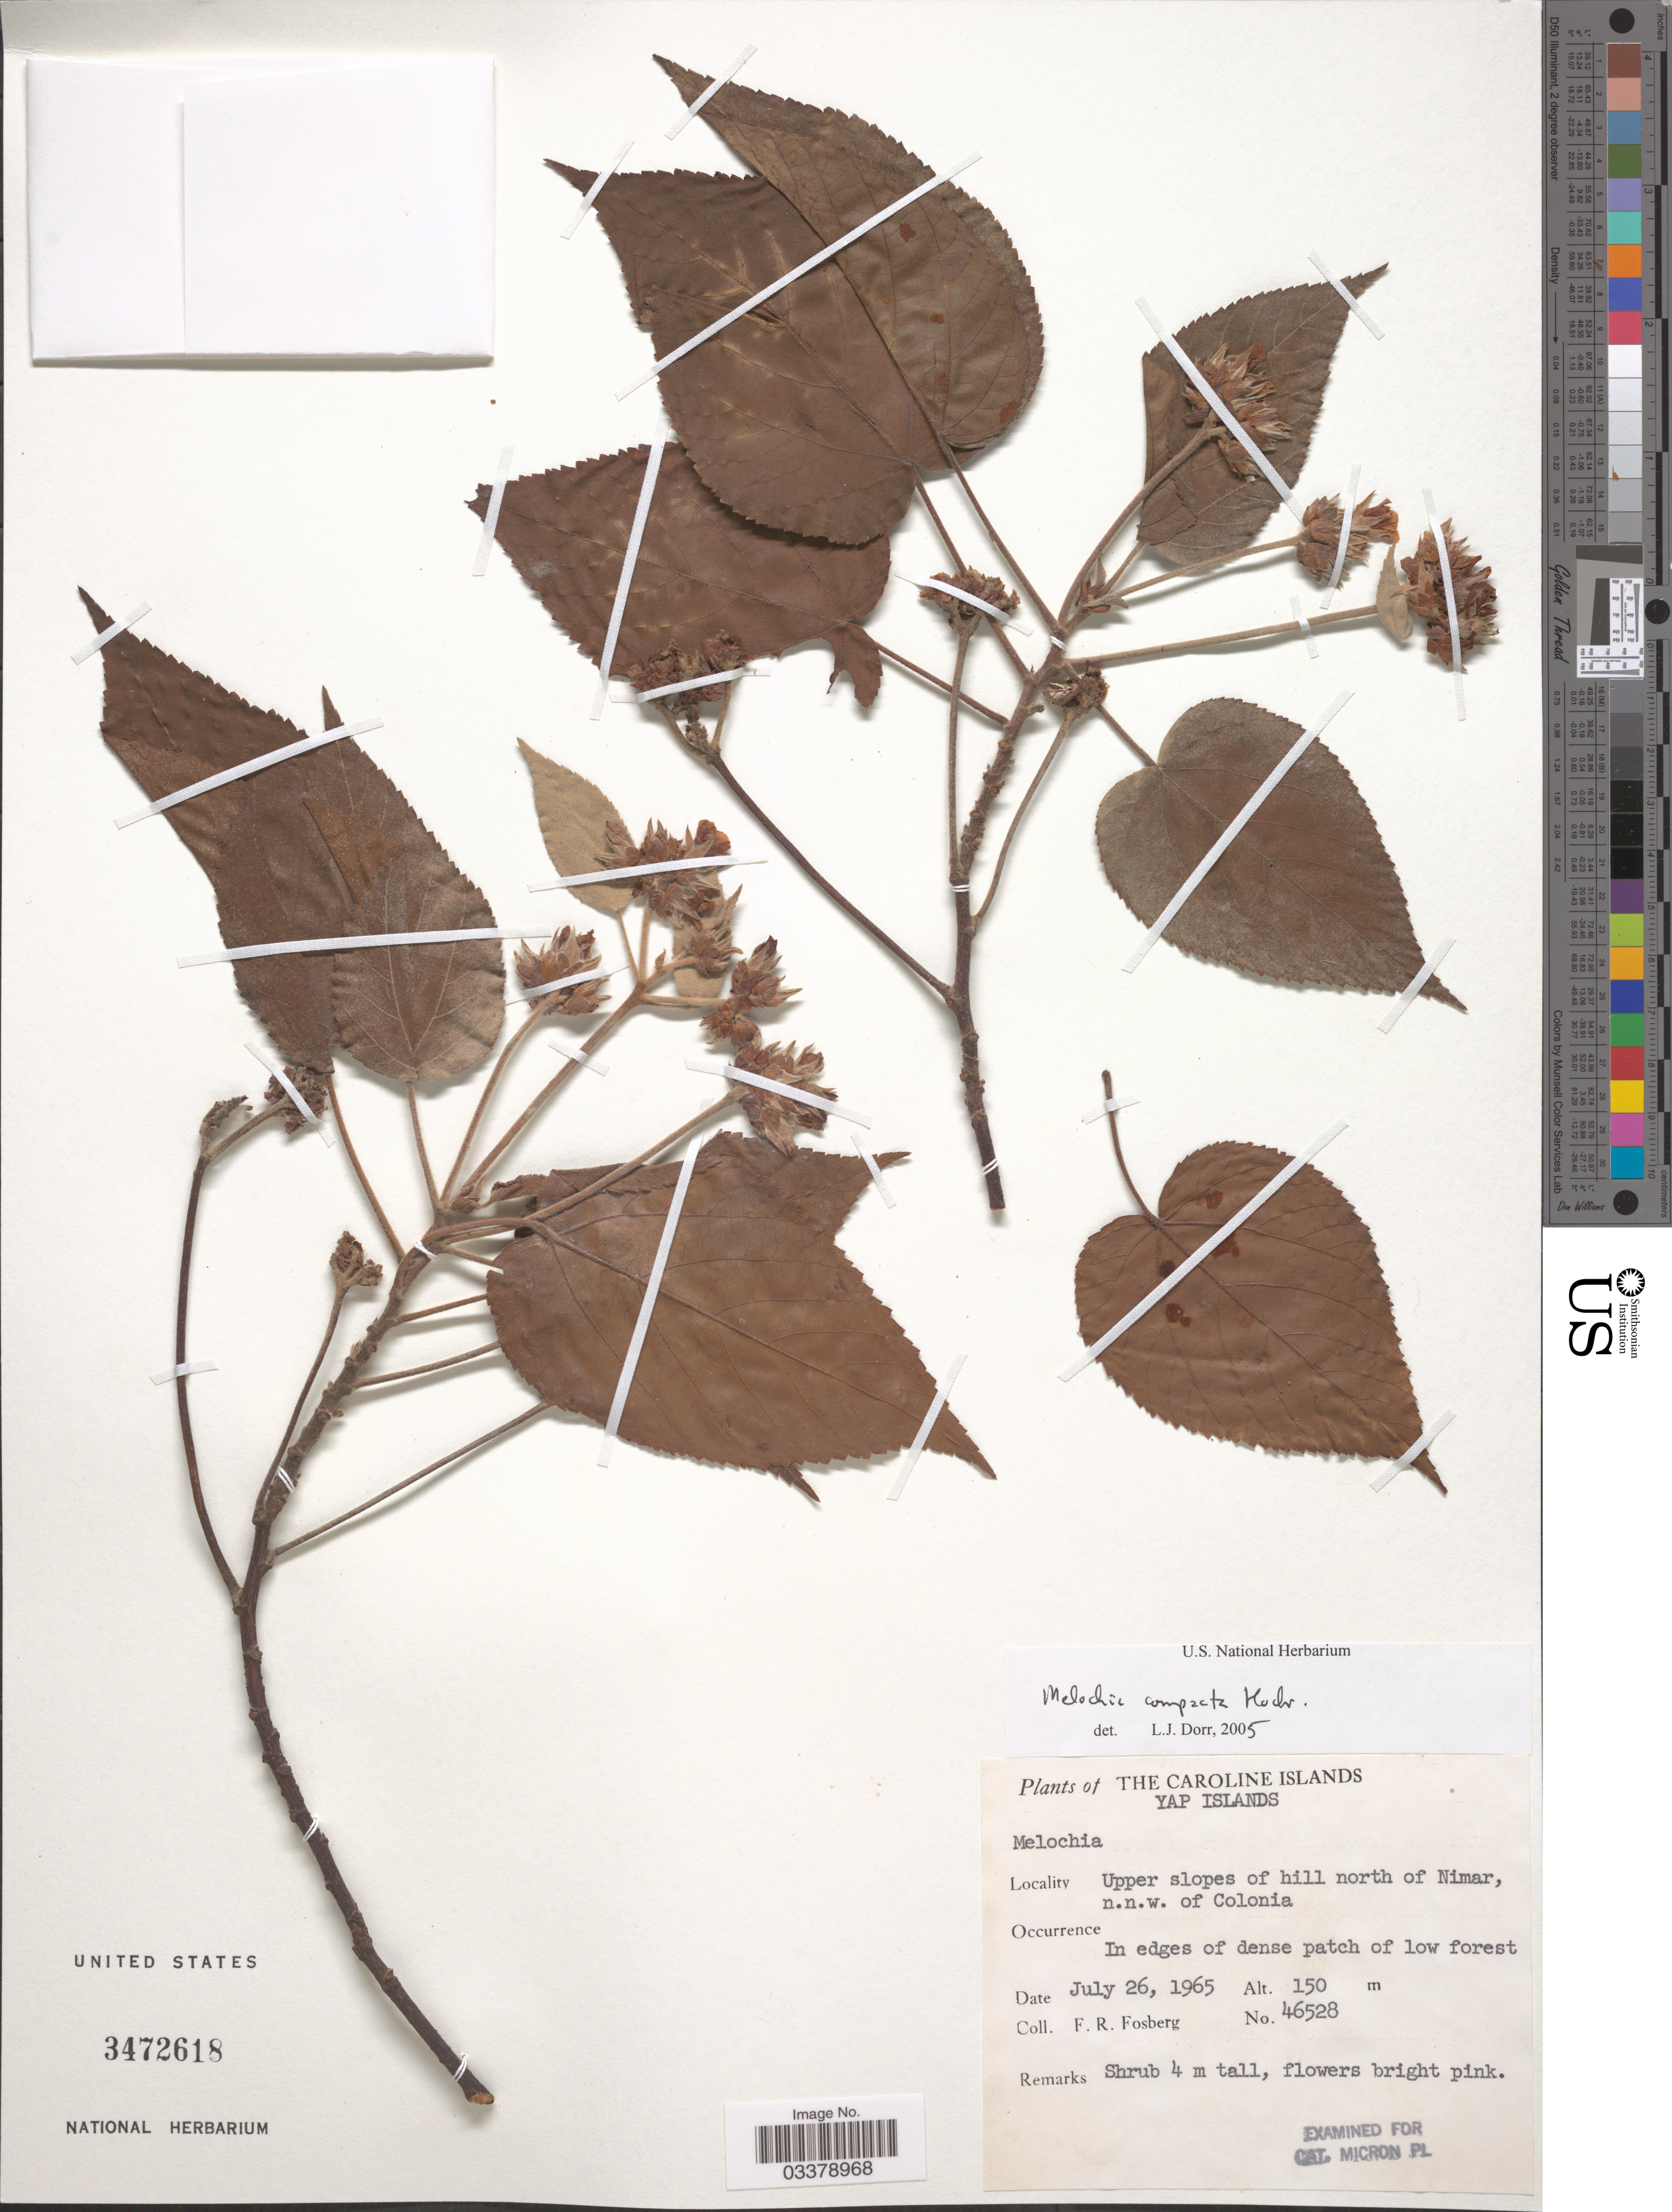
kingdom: Plantae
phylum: Tracheophyta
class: Magnoliopsida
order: Malvales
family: Malvaceae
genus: Melochia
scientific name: Melochia compacta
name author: Hochr.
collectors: F. R. Fosberg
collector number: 46528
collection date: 1965-07-26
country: Micronesia, Federated States of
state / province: Yap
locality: The Caroline Islands, Yap Islands, Upper slopes of hill north of Nimar, n.n.w. of Colonia.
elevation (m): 150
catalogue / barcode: US 3472618